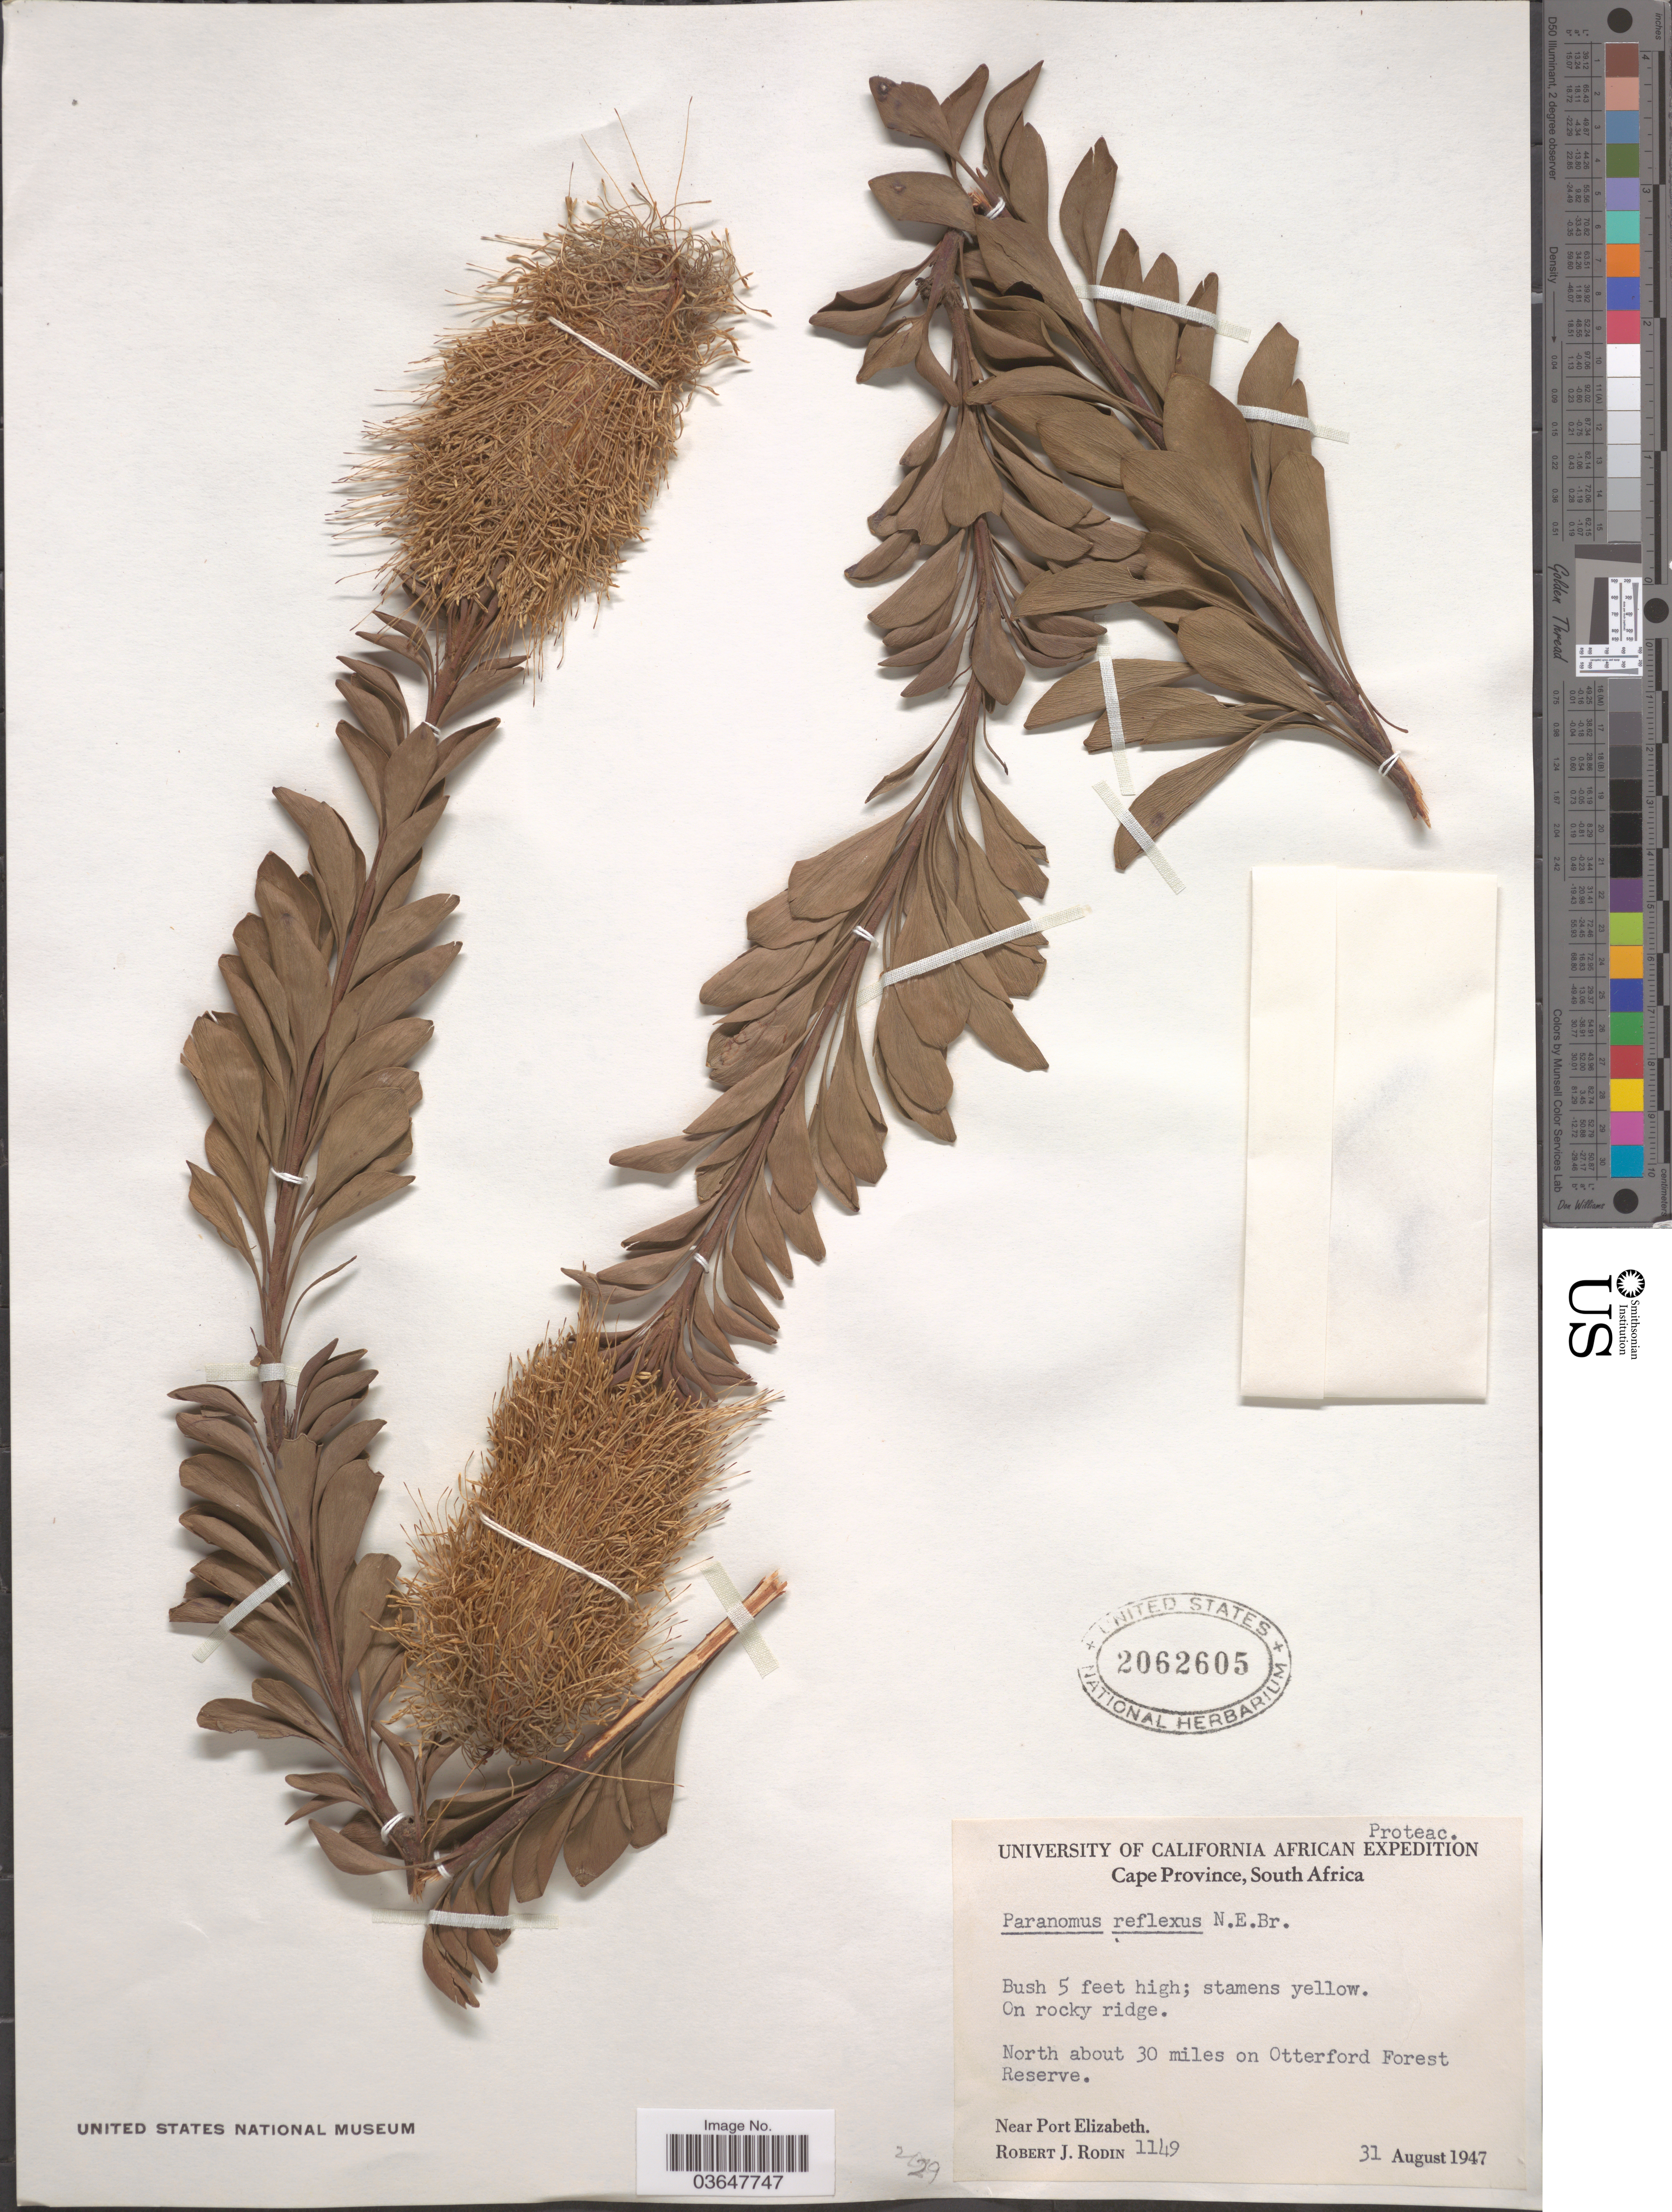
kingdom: Plantae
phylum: Tracheophyta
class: Magnoliopsida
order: Proteales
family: Proteaceae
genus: Paranomus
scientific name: Paranomus reflexus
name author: N.E. Br.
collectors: R. J. Rodin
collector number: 1149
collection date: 1947-08-31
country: South Africa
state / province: Eastern Cape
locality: North about 30 miles on Otterford Forest Reserve. Near Port Elizabeth.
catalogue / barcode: US 2062605